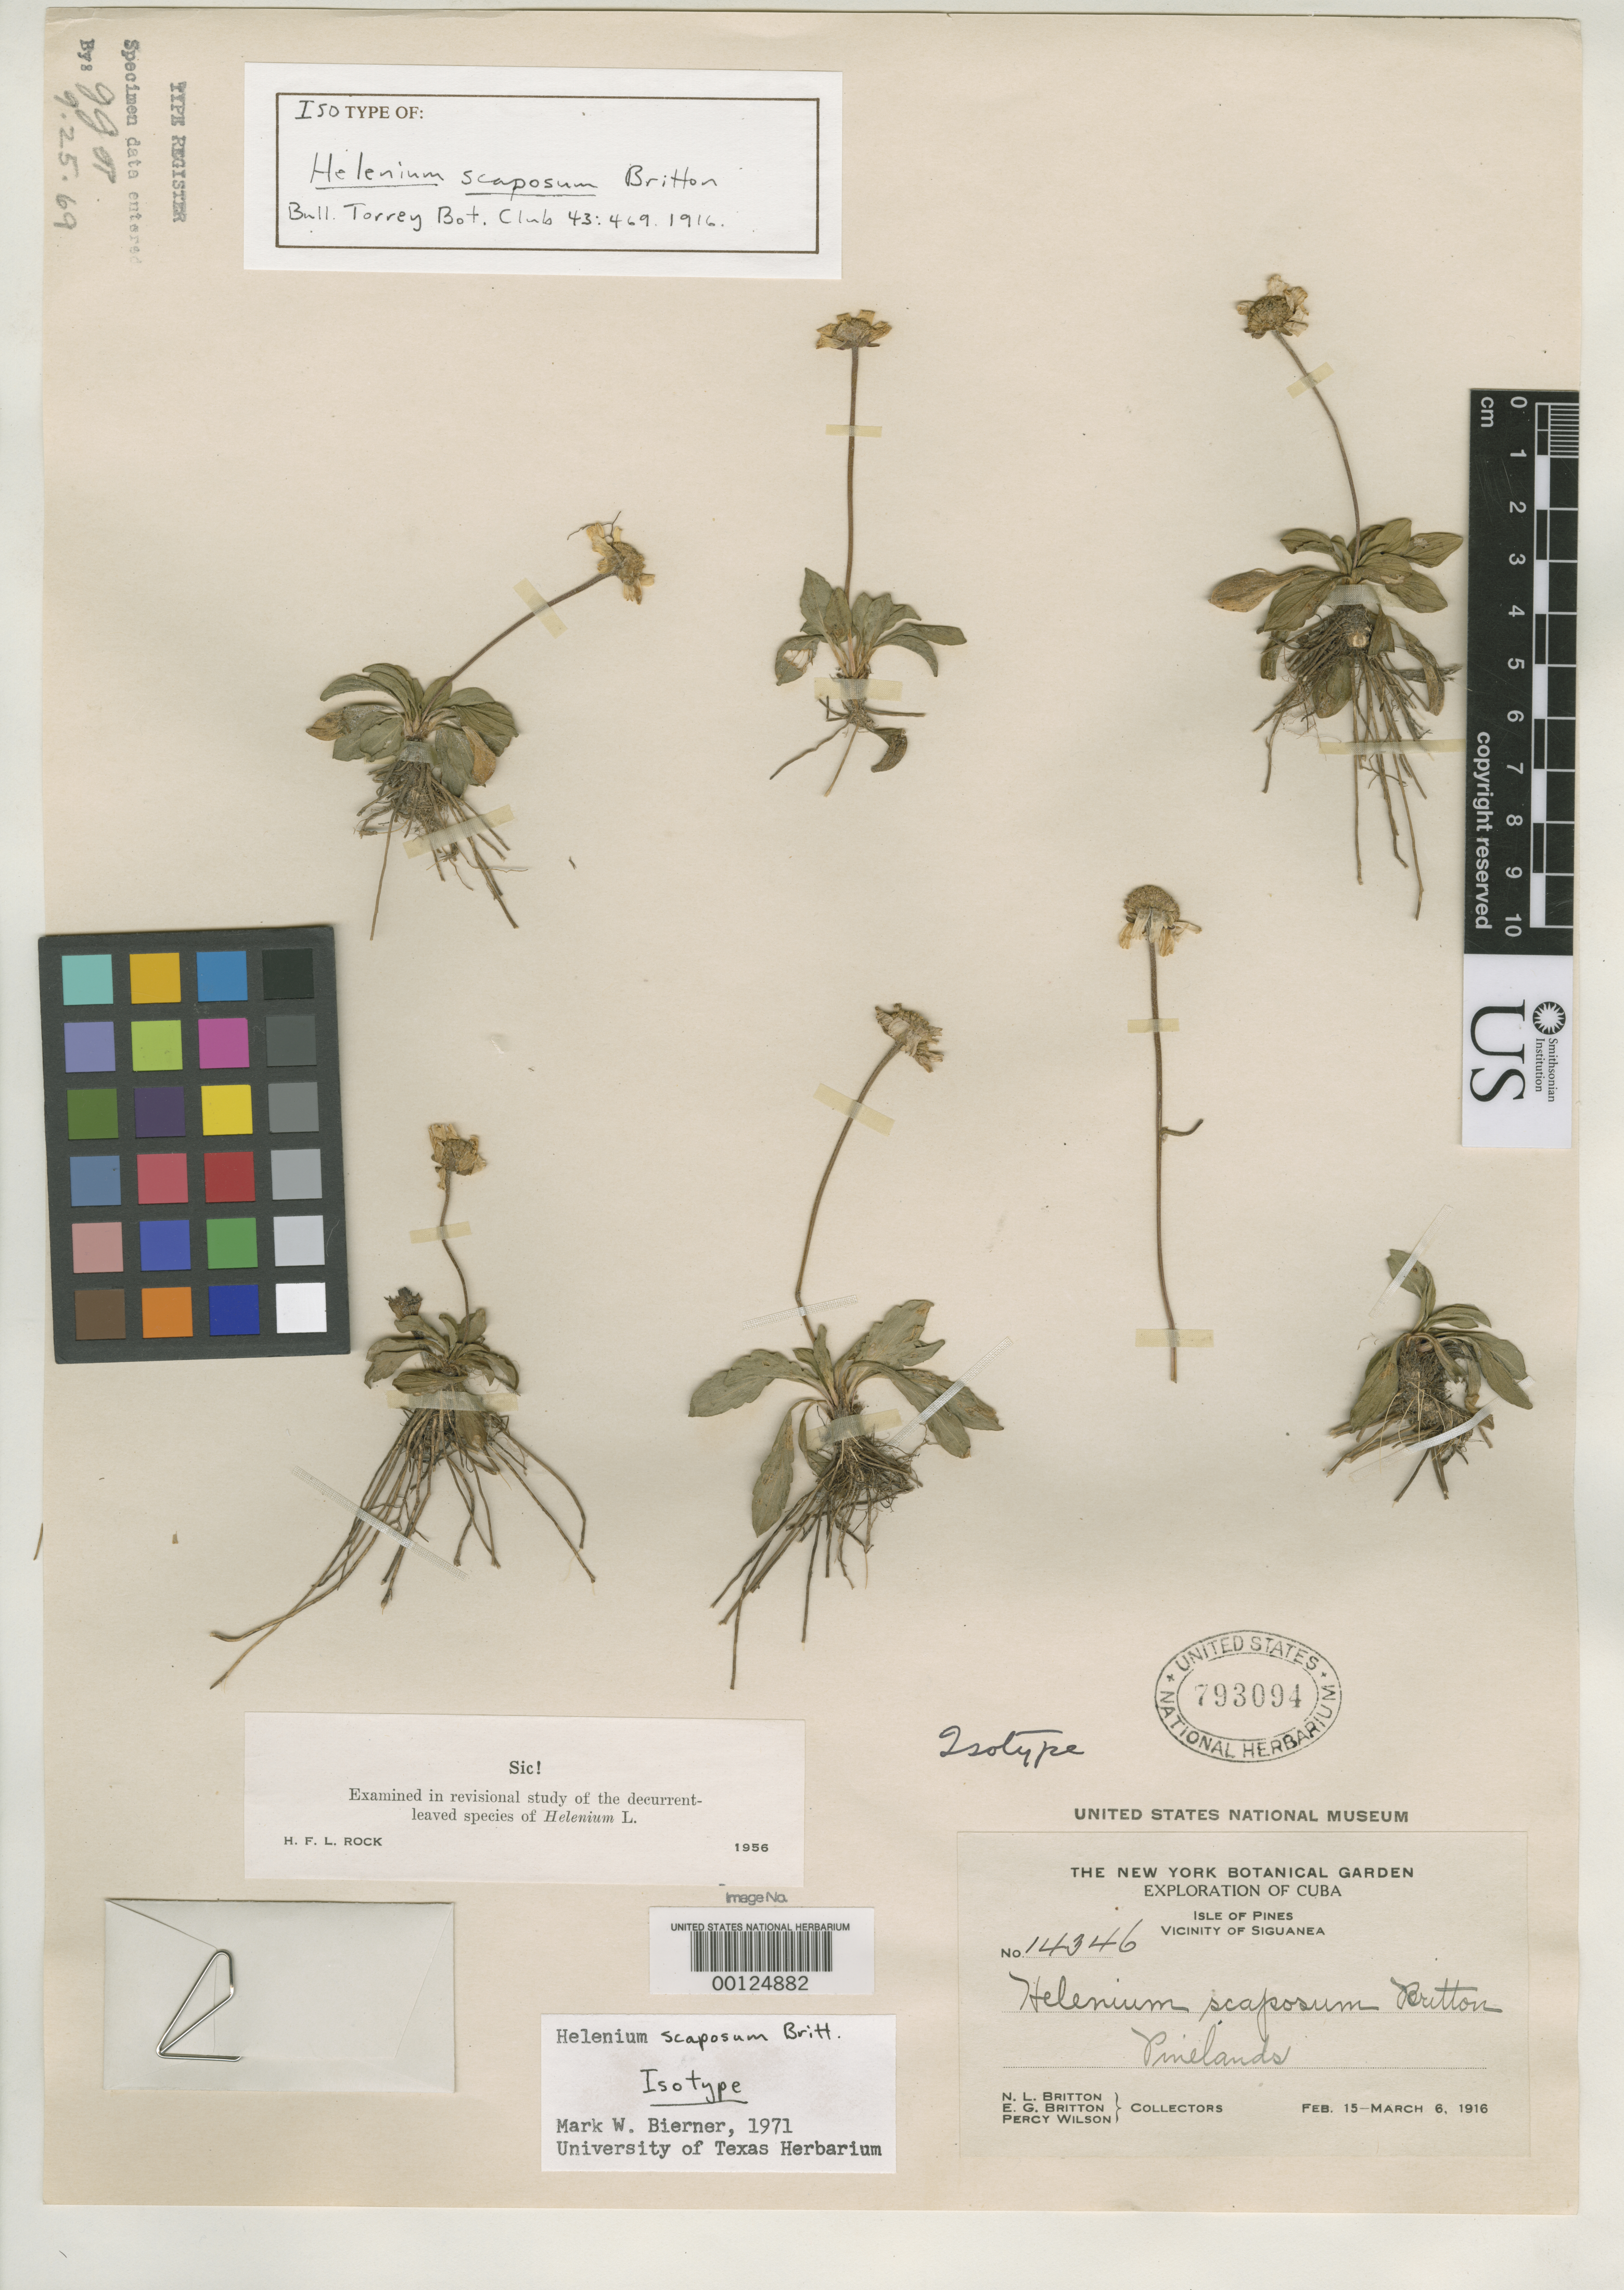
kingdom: Plantae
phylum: Tracheophyta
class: Magnoliopsida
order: Asterales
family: Asteraceae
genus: Helenium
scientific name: Helenium scaposum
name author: Britton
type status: Isotype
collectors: N. Britton, E. G. Britton & P. Wilson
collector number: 14346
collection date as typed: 15 Feb 1916 to 06 Mar 1916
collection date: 1916-02-15/1916-03-06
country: Cuba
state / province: Pinar del Río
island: Greater Antilles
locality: Vicinity of Siguanea.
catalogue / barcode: US 793094